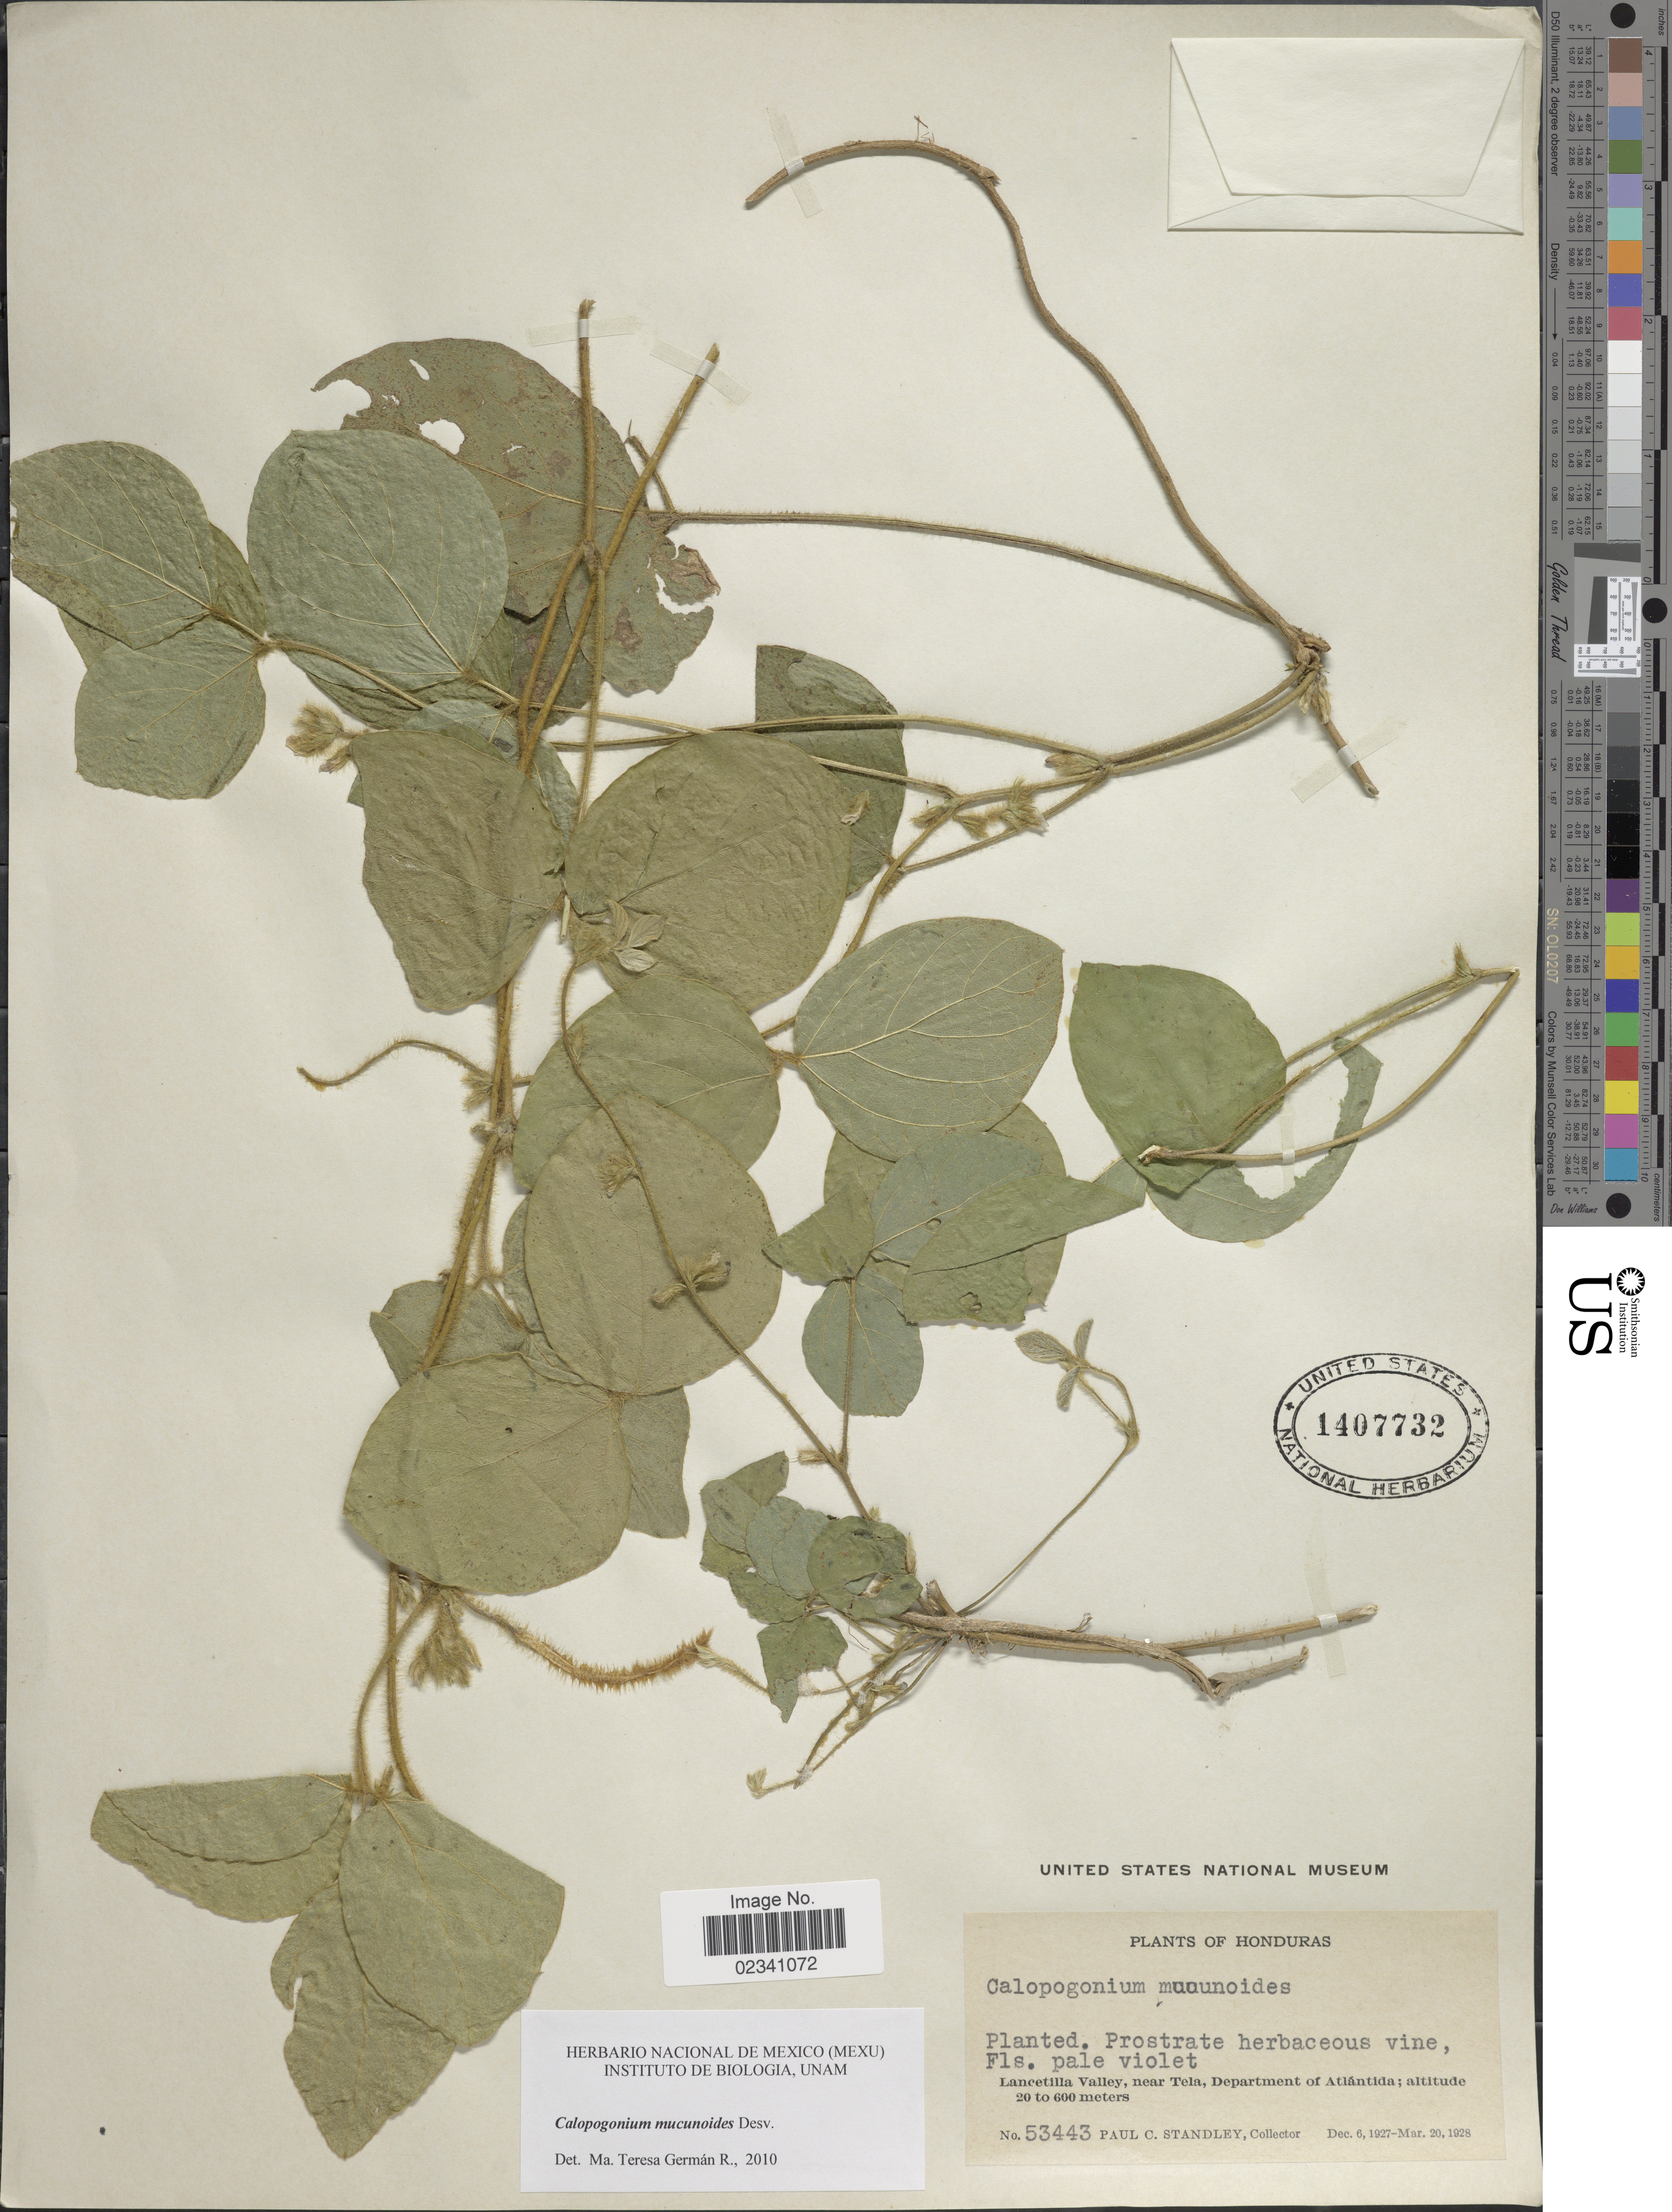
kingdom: Plantae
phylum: Tracheophyta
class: Magnoliopsida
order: Fabales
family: Fabaceae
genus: Calopogonium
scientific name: Calopogonium mucunoides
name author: Desv.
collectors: P. C. Standley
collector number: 53443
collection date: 1927-12-06/1928-03-20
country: Honduras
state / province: Atlántida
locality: Lancetilla Valley, near Tela Department of Atlantida.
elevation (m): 20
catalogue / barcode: US 1407732